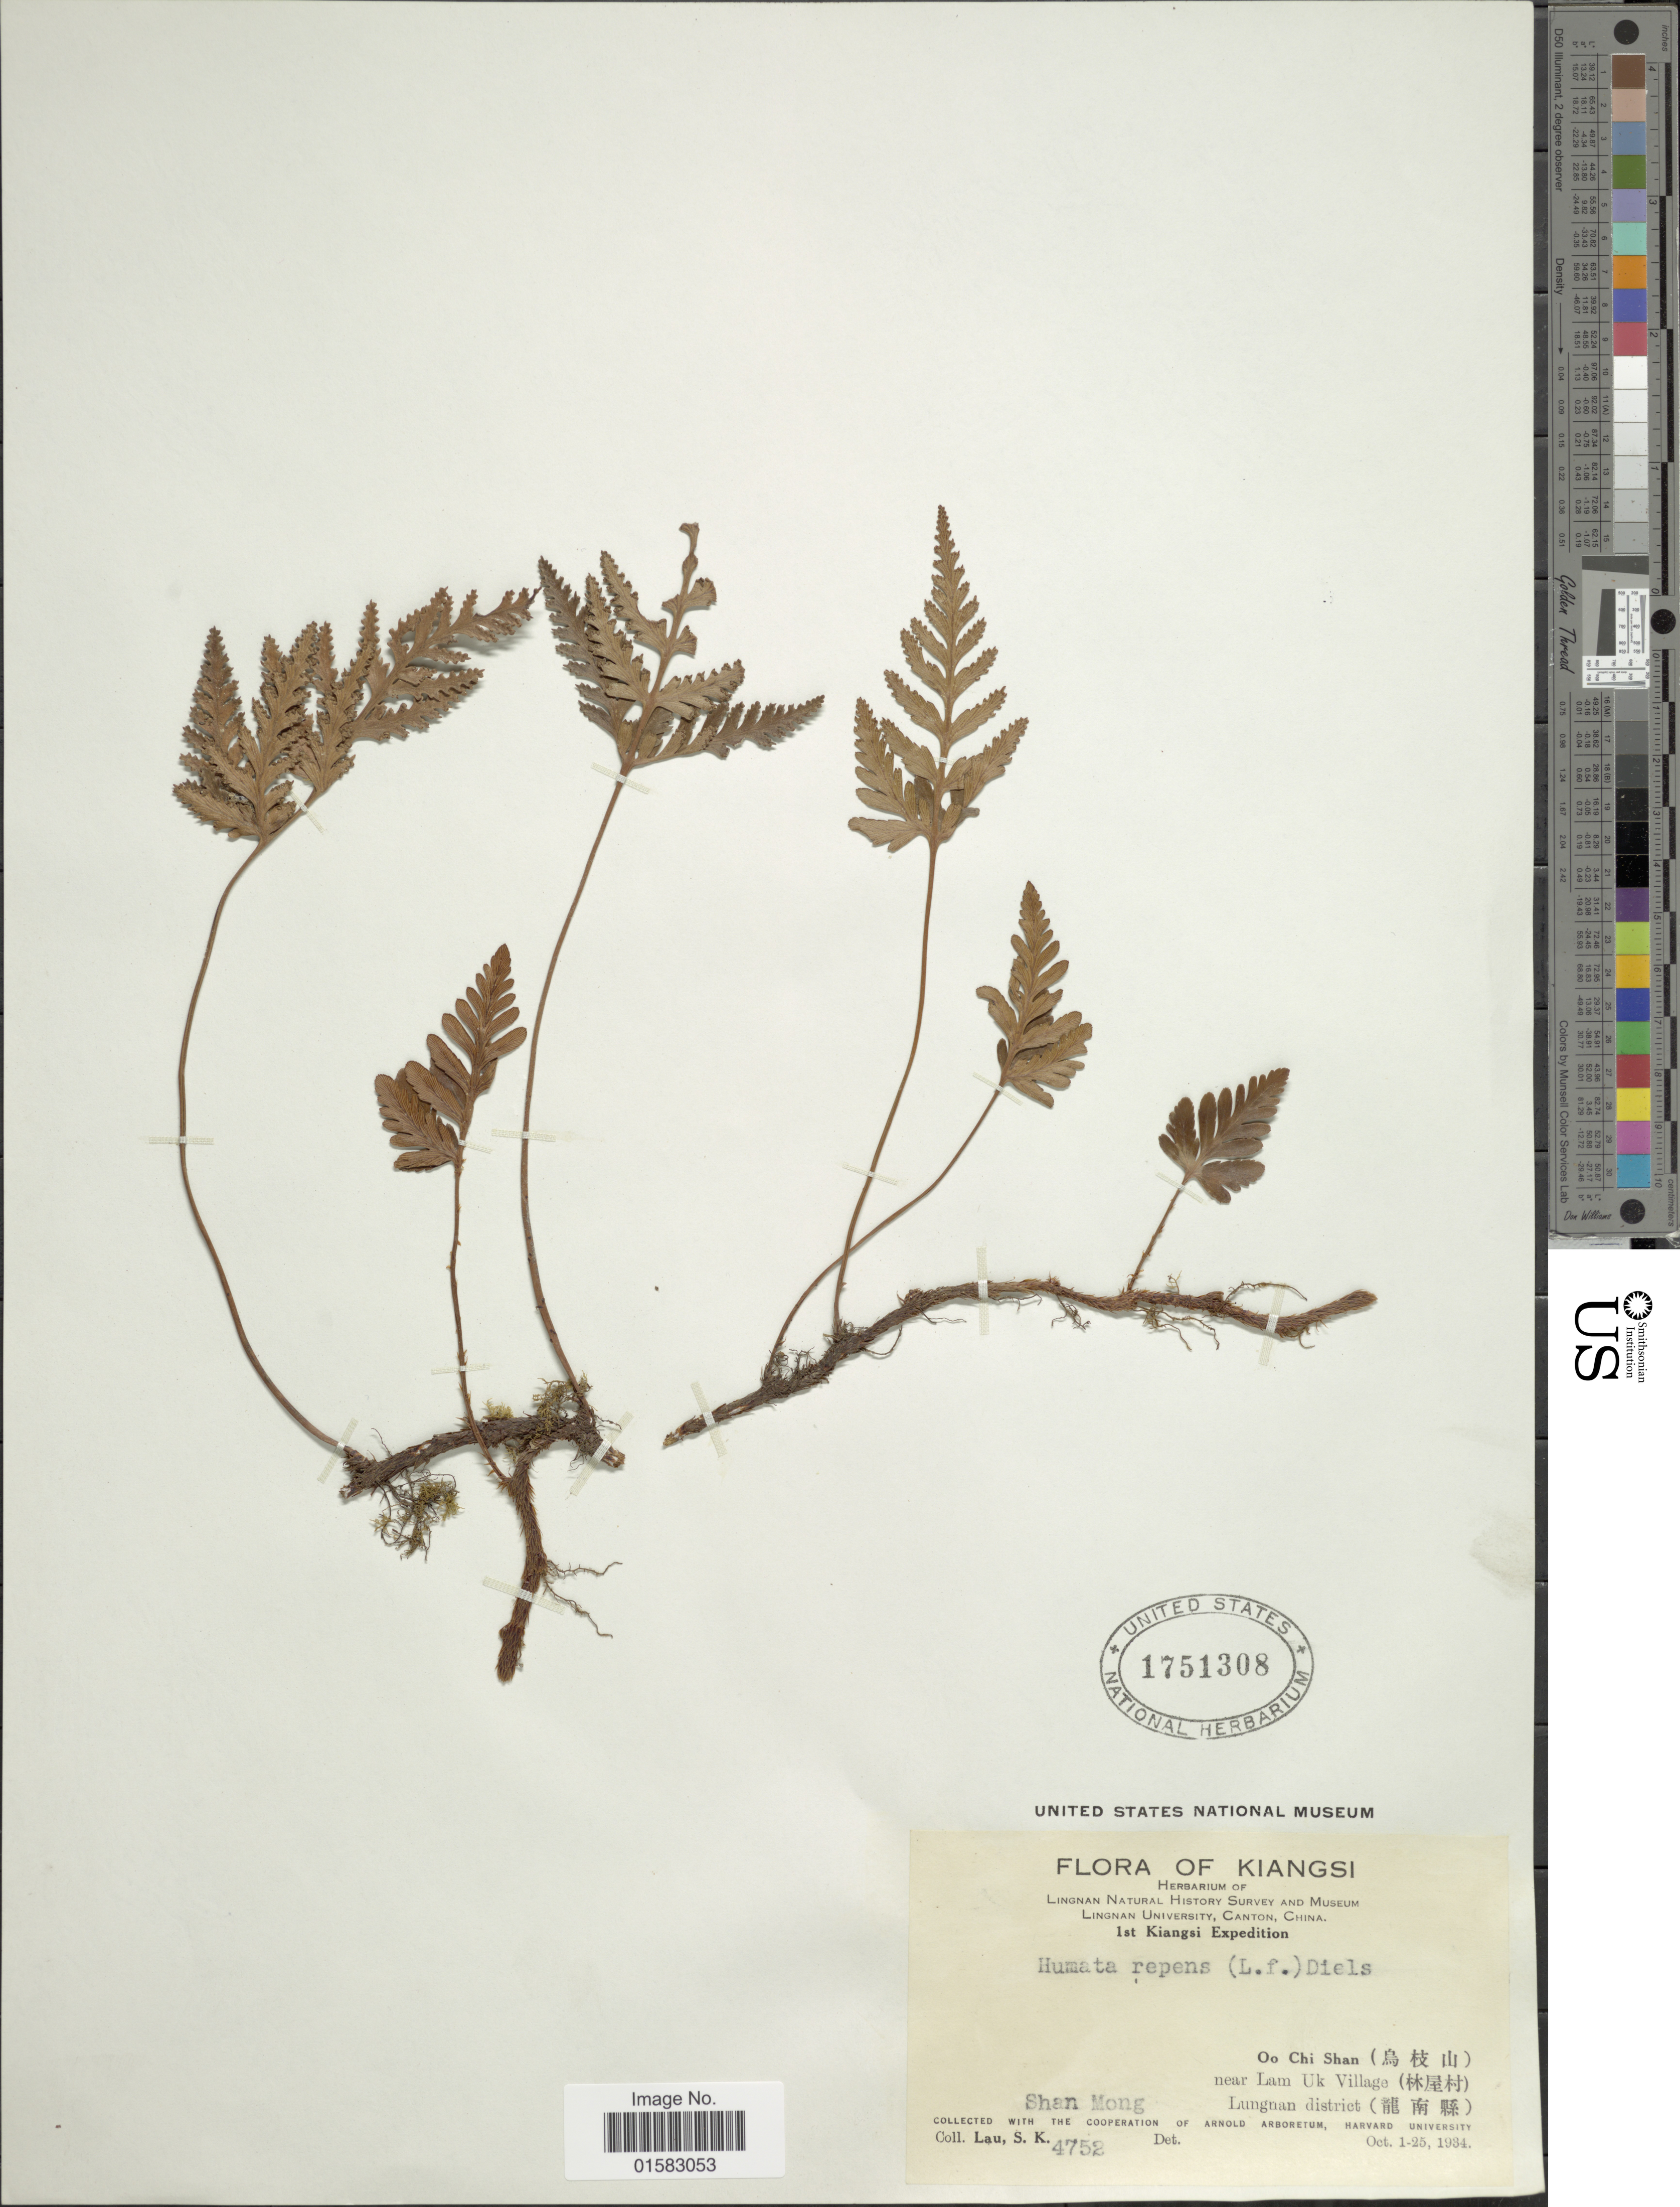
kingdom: Plantae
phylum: Tracheophyta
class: Polypodiopsida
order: Polypodiales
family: Davalliaceae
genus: Davallia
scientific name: Davallia repens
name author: (L. f.) Kuhn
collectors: S. K. Lau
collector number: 4752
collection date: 1934-10-01/1934-10-25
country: China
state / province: Jiangxi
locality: Kiangsi, Oo Chi Shan, near Lam Uk Village, Shan Mong, Lungnan district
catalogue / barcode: US 1751308